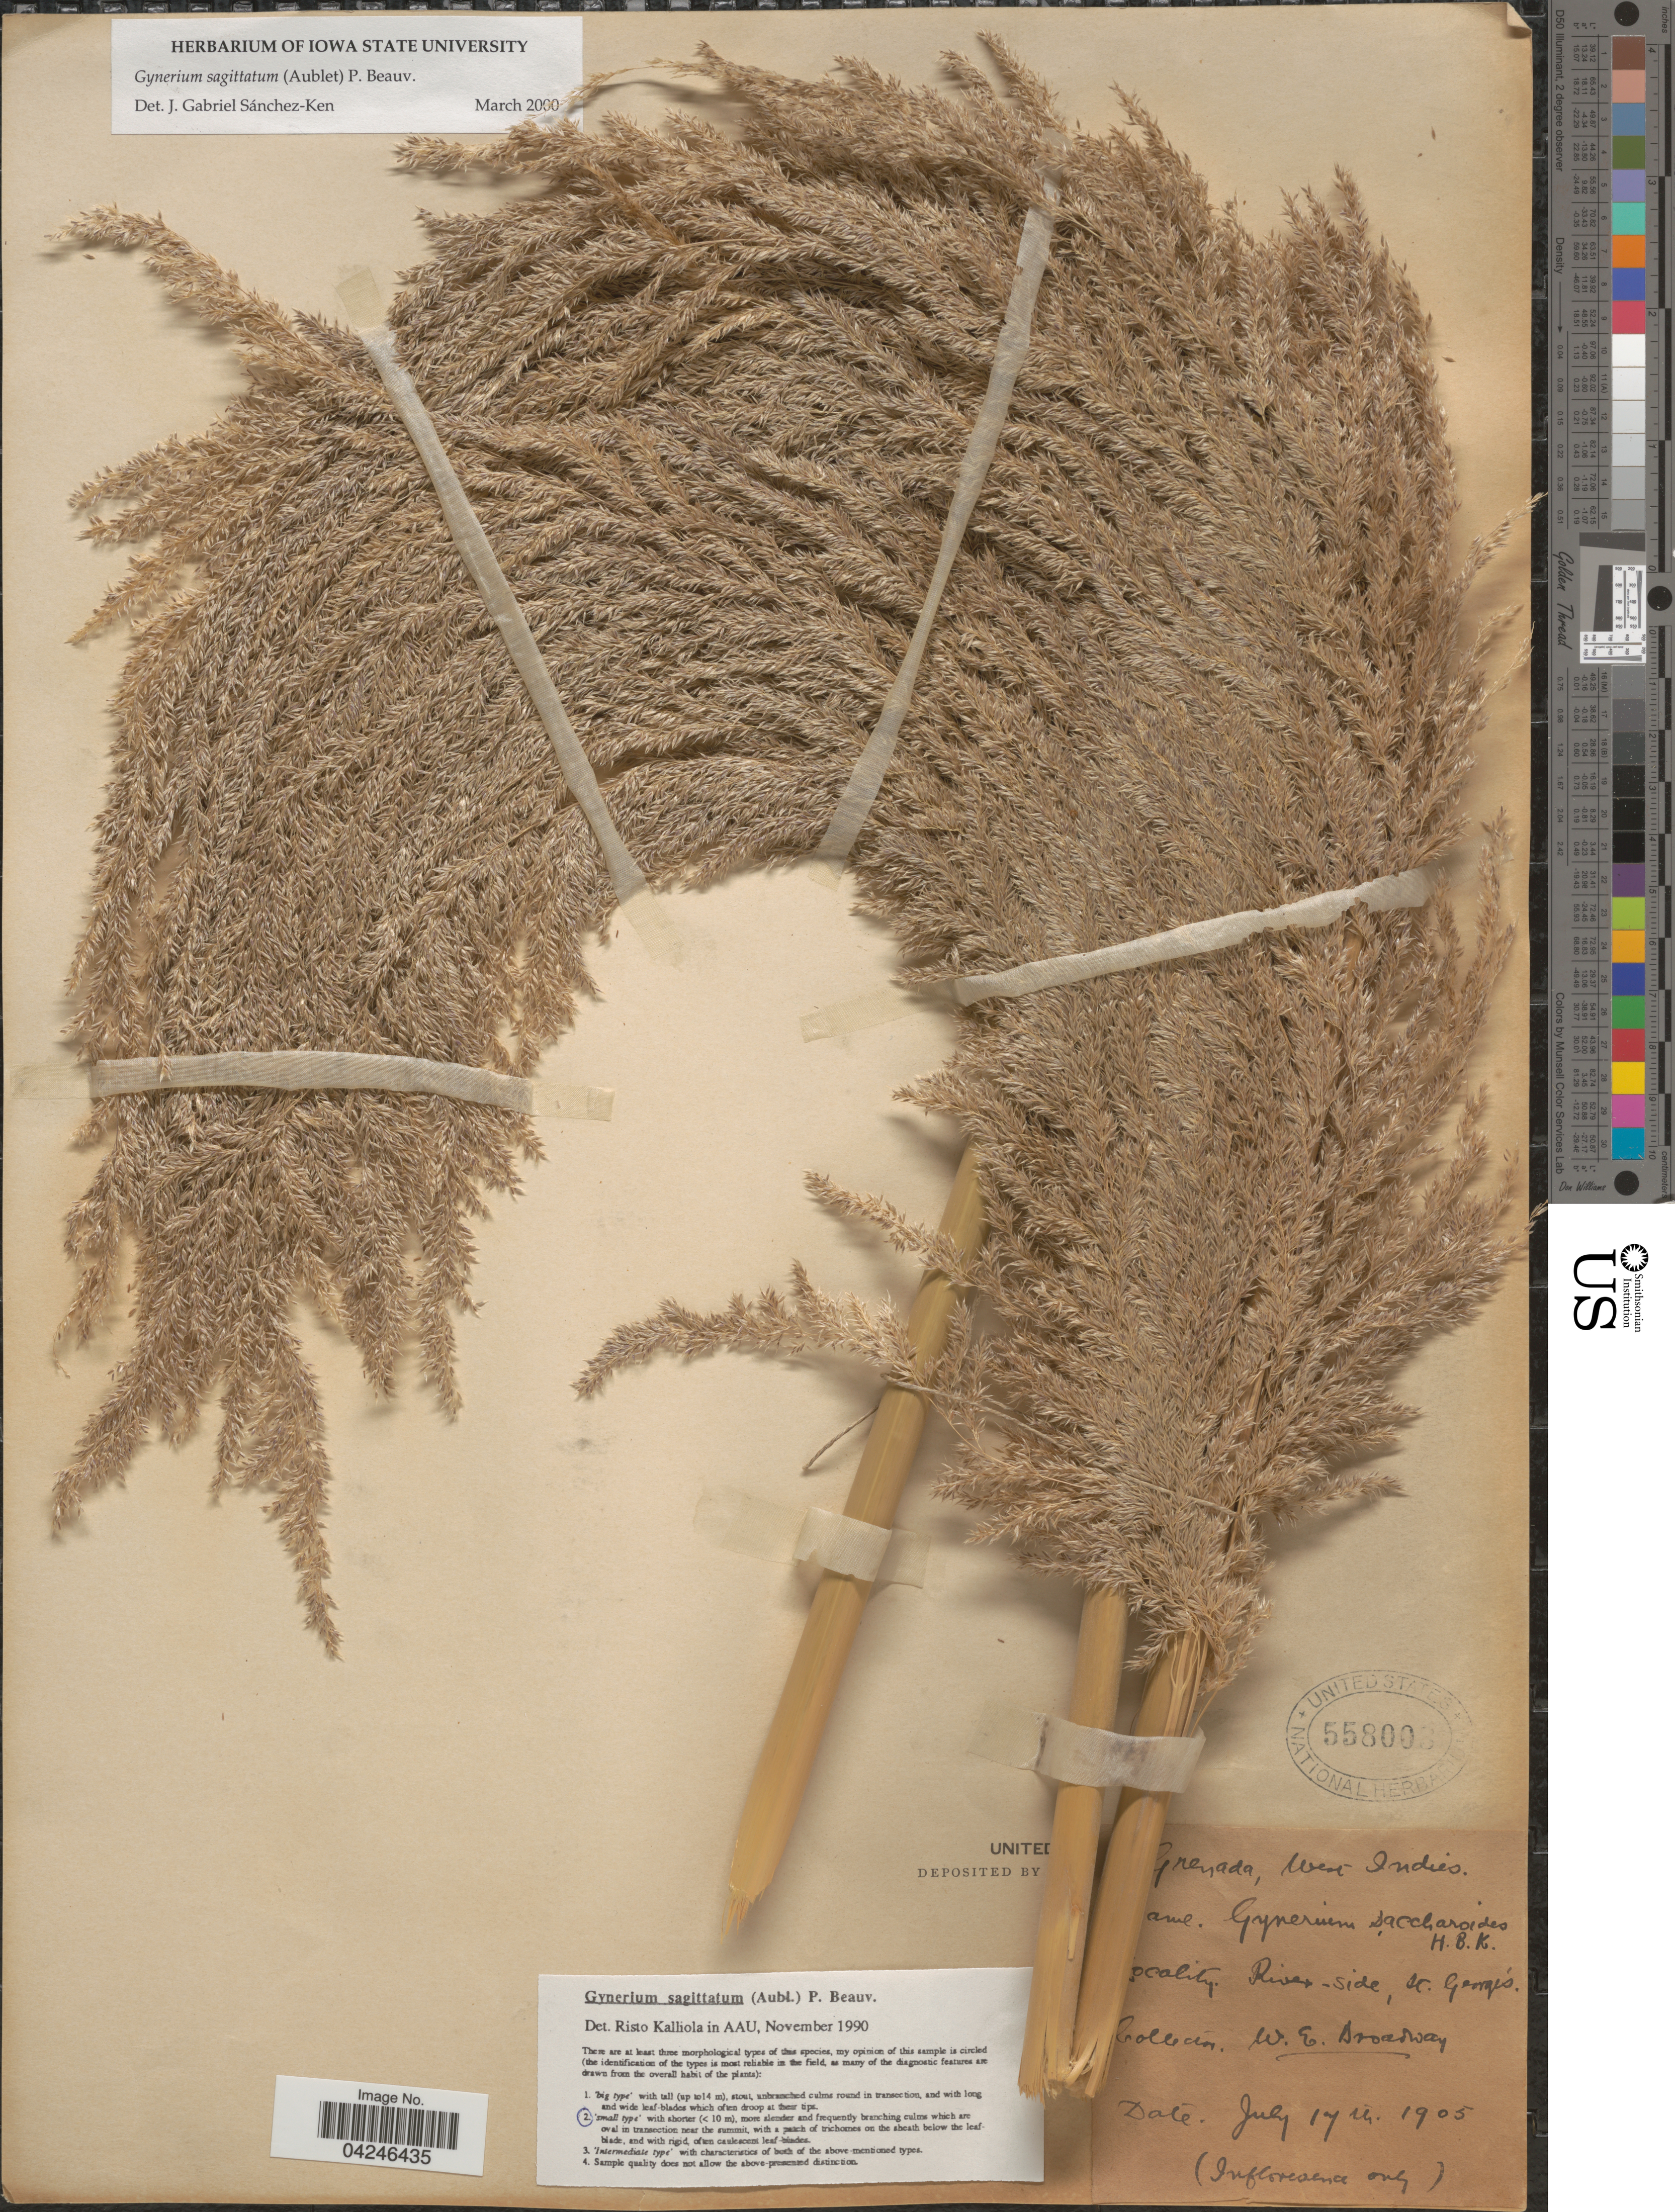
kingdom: Plantae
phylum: Tracheophyta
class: Liliopsida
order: Poales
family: Poaceae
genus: Gynerium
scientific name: Gynerium sagittatum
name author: (Aubl.) P. Beauv.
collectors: W. E. Broadway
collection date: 1905-07-17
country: Grenada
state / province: Saint George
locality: River-side.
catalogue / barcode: US 558003